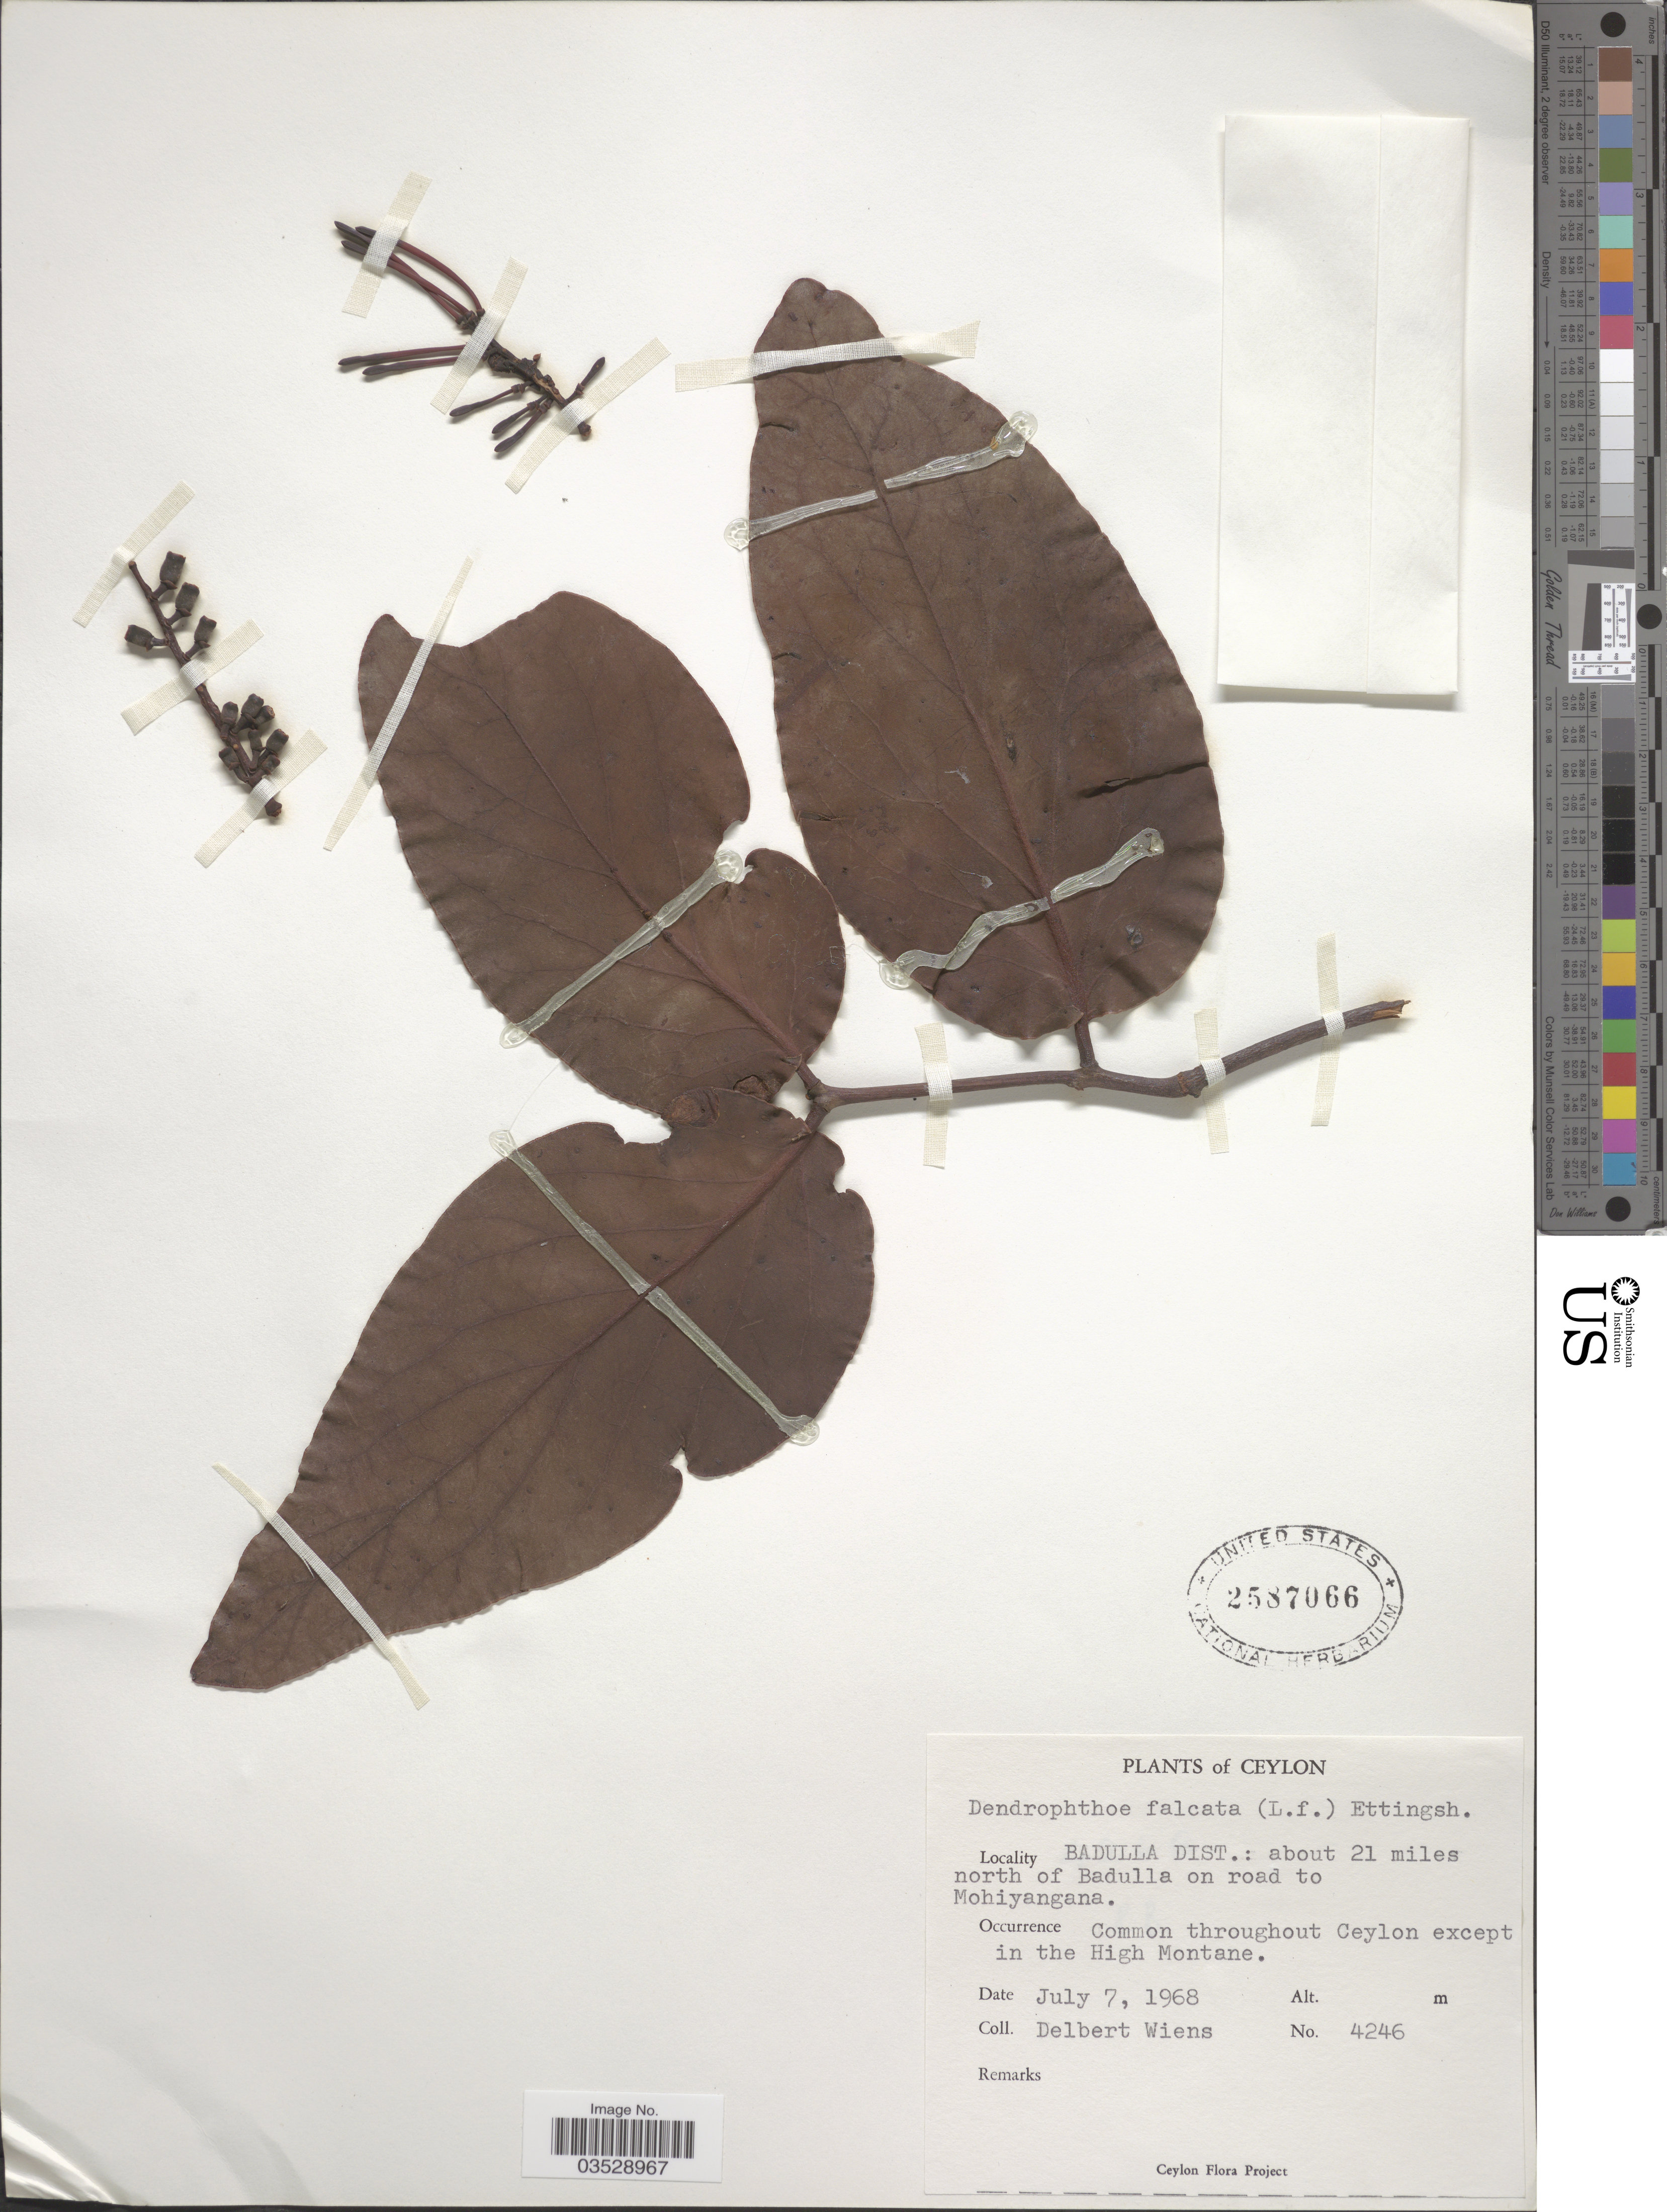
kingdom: Plantae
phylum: Tracheophyta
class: Magnoliopsida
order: Santalales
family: Loranthaceae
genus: Dendrophthoe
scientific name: Dendrophthoe falcata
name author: (L. f.) Ettingsh.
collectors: D. Wiens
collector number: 4246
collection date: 1968-07-07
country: Sri Lanka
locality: Ceylon. Badulla Dist.: about 21 miles north of Badulla on road to Mohiyangana. Common throughout Ceylon except in the High Montane.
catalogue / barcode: US 2587066